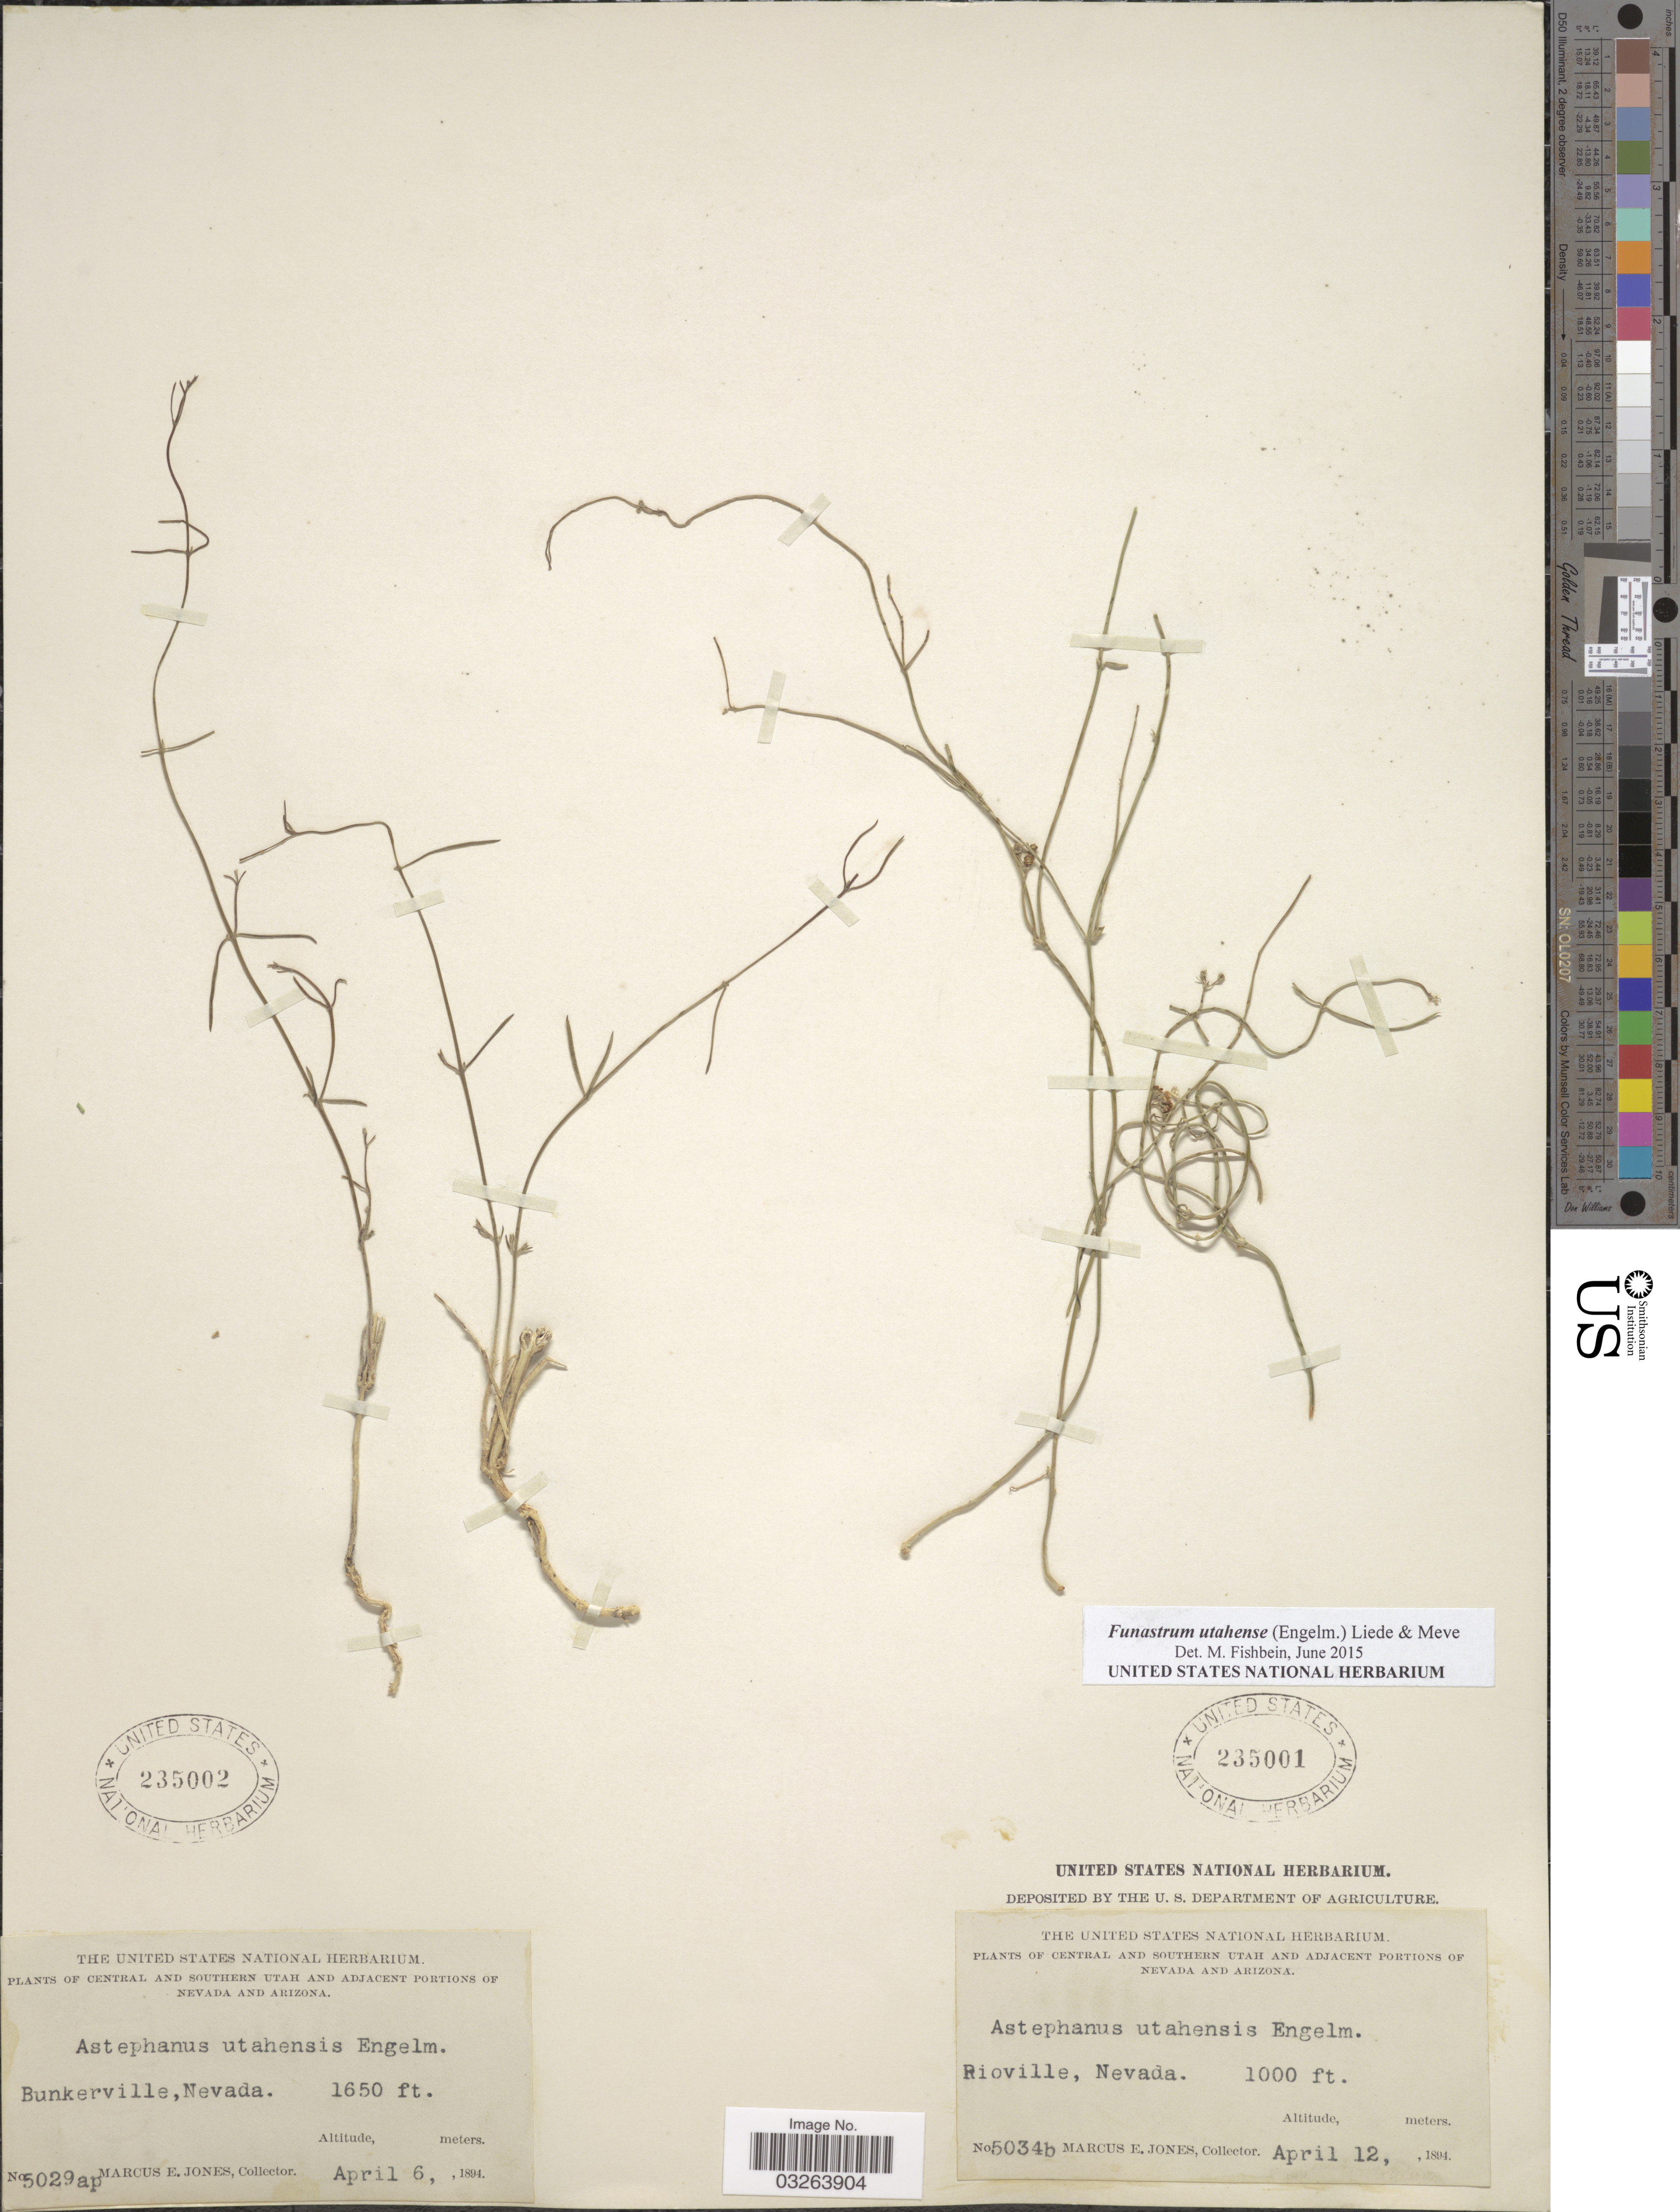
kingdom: Plantae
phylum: Tracheophyta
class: Magnoliopsida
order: Gentianales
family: Apocynaceae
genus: Funastrum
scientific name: Funastrum utahense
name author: (Engelm.) Liede & Meve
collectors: M. E. Jones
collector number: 5029ap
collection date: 1894-04-06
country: United States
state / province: Nevada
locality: Adjacent portions of Nevada. Bunkerville.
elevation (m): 503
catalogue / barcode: US 235002